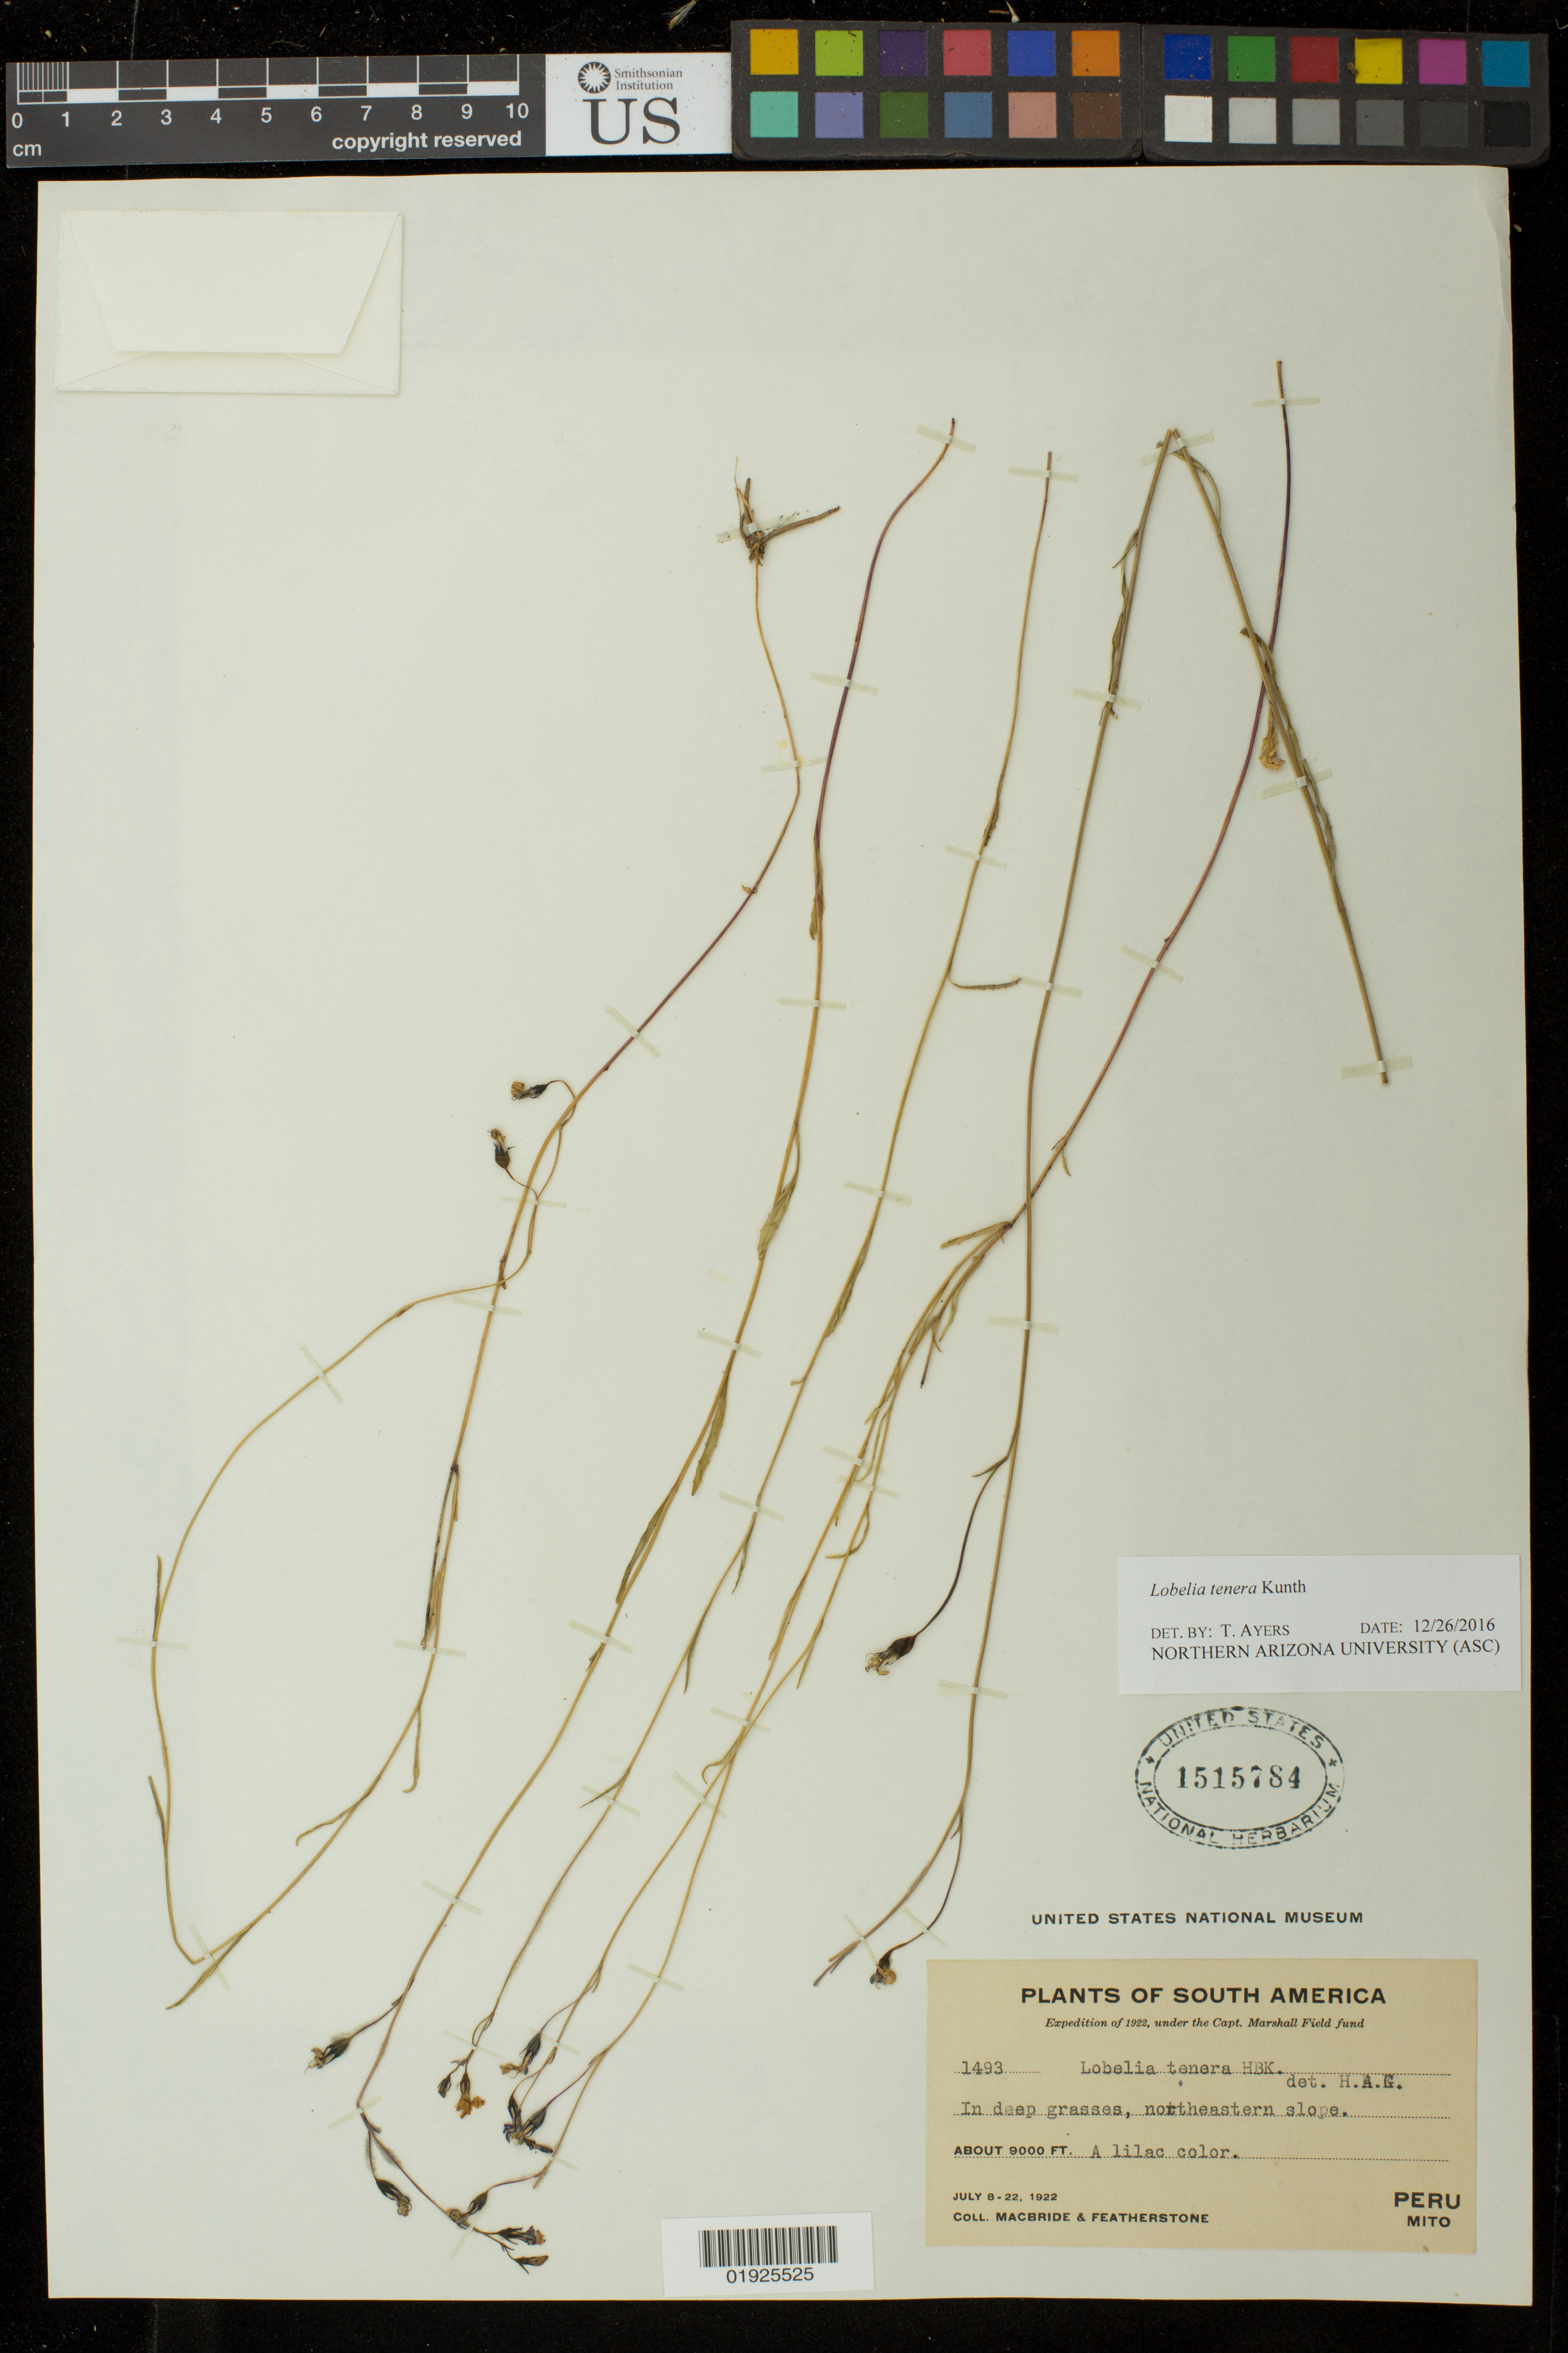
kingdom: Plantae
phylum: Tracheophyta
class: Magnoliopsida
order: Asterales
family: Campanulaceae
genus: Lobelia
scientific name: Lobelia tenera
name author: Kunth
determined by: Ayers, Tina J.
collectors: Macbride, -- & -. Featherstone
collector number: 1493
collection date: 1922-07-08/1922-07-22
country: Peru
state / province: Junín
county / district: Concepción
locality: Mito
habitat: In deep grasses, northeastern slope.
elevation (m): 2743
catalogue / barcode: US 1515784